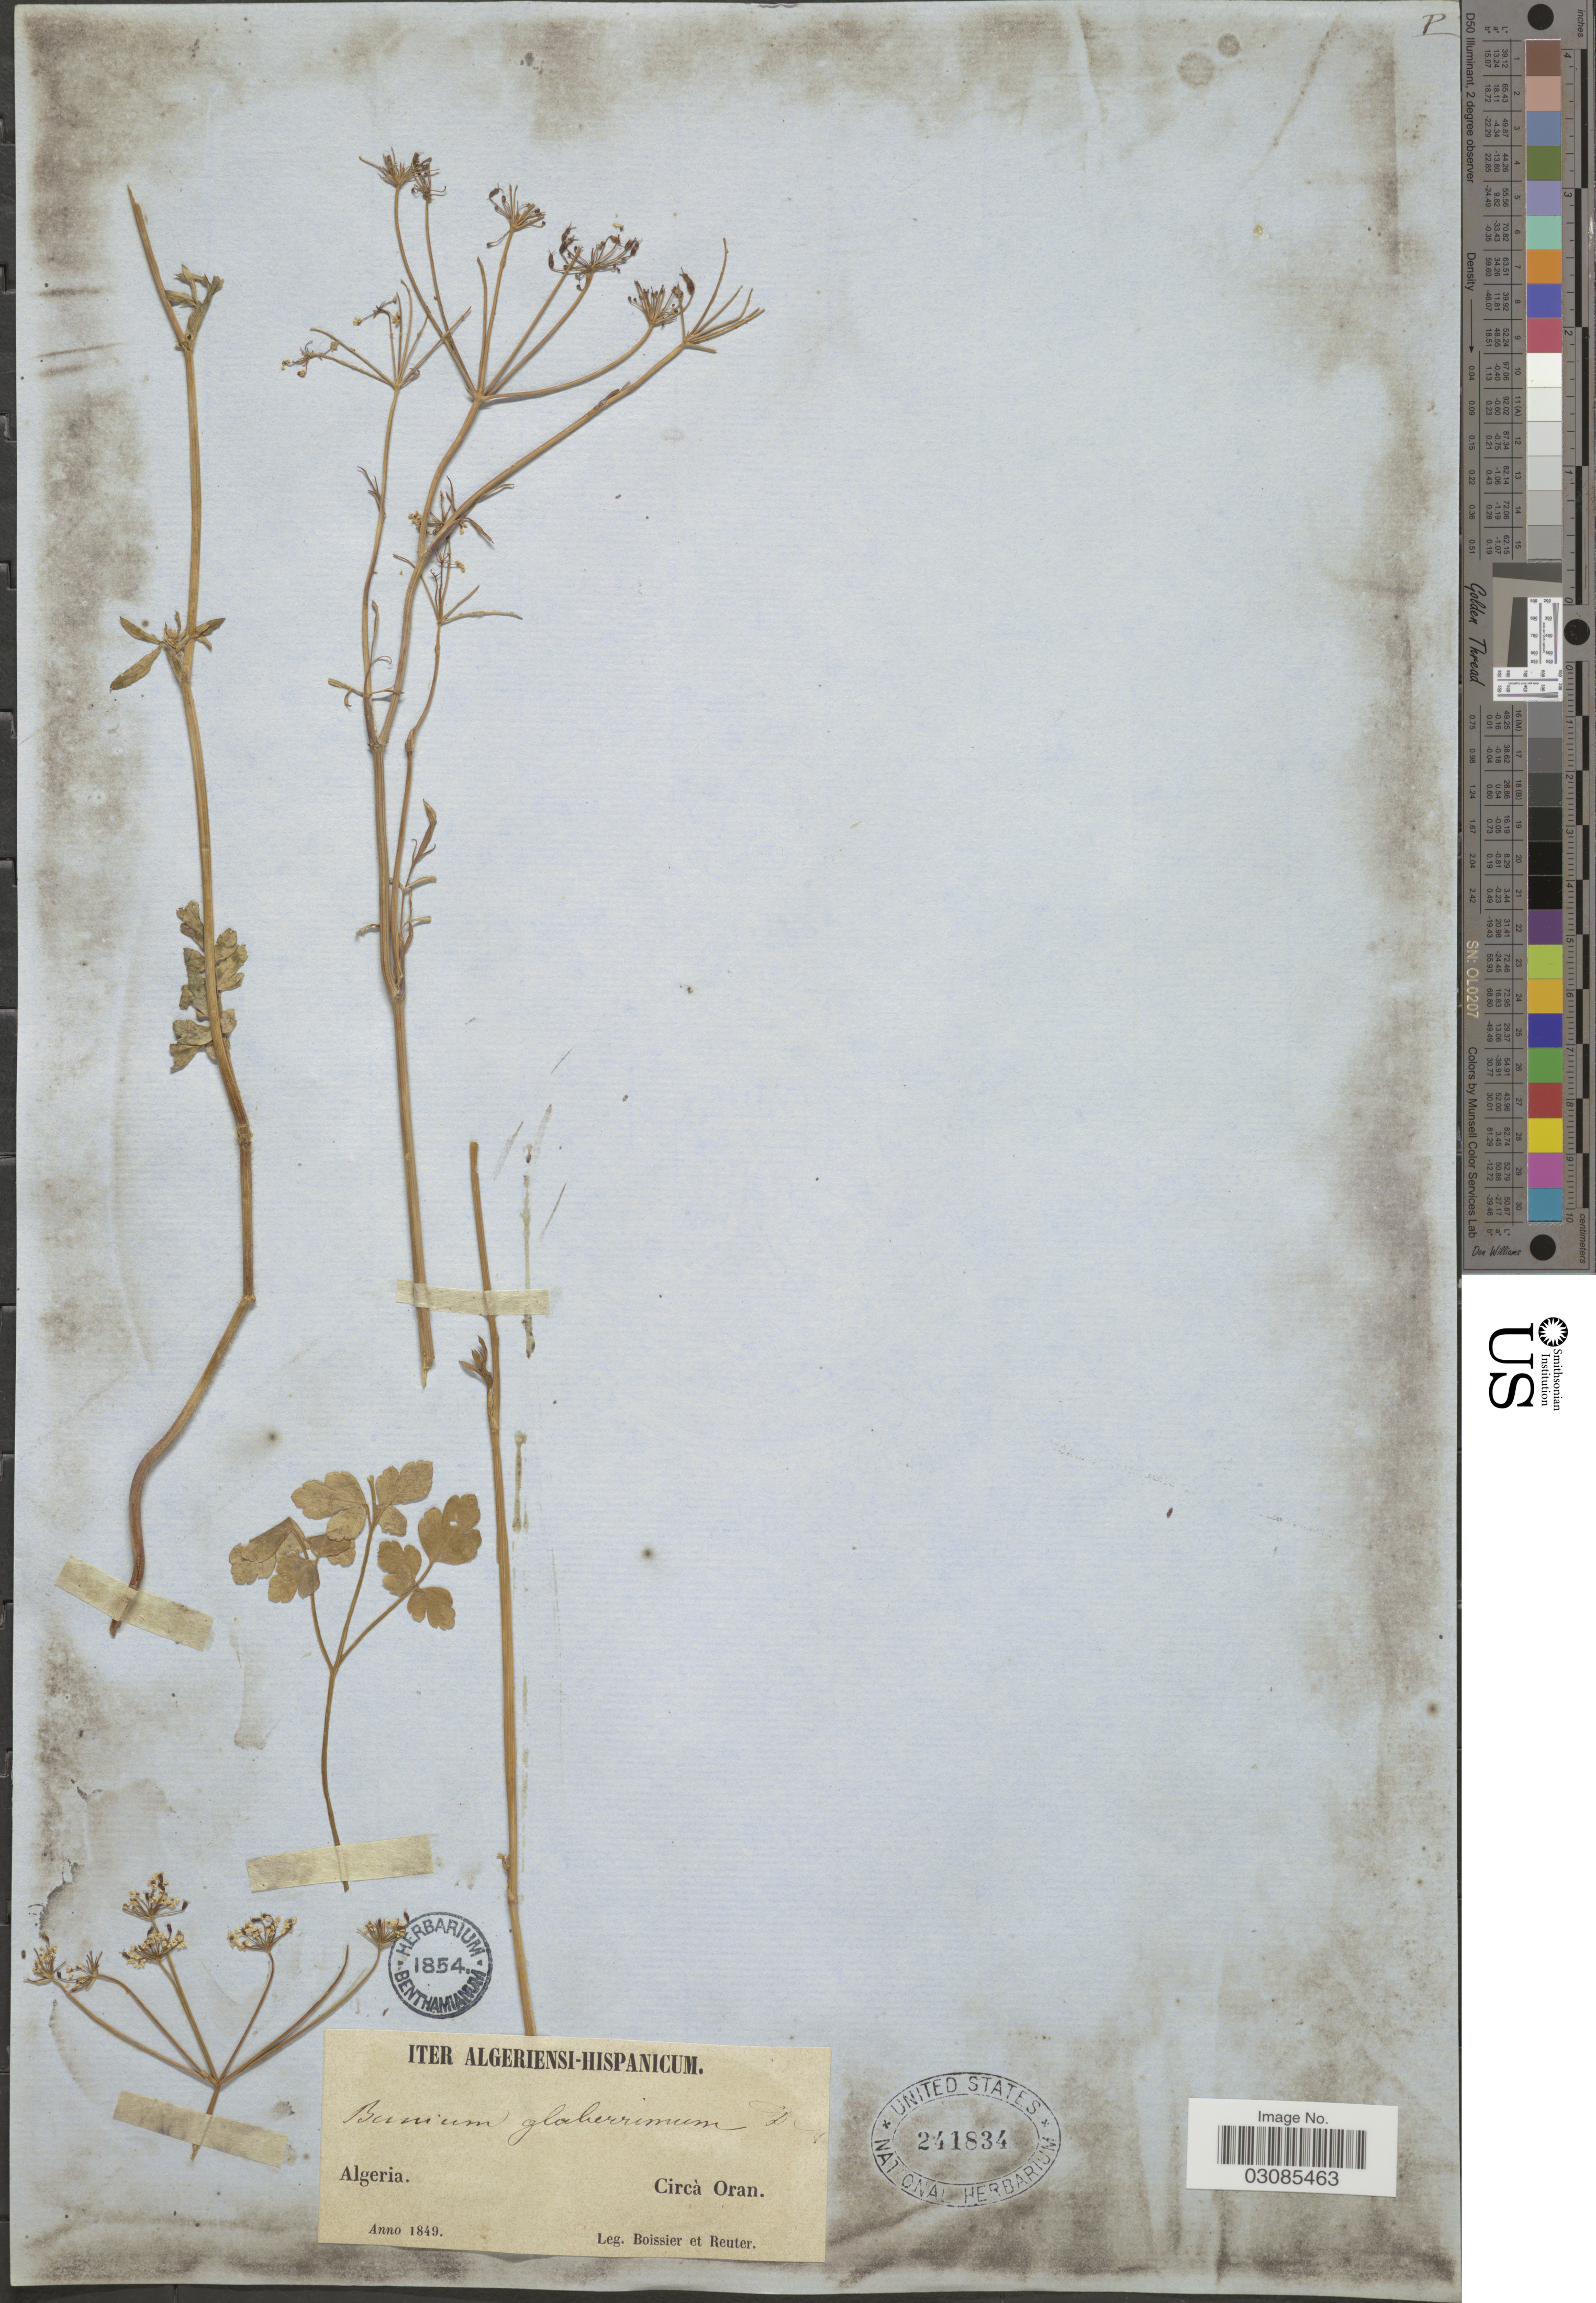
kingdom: Plantae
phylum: Tracheophyta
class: Magnoliopsida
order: Apiales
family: Apiaceae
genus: Bunium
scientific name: Bunium glaberrimum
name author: (Desf.) DC.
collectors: -- Boissier & -. Reuter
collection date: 1849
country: Algeria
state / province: Oran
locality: Circà Oran.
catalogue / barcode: US 241834